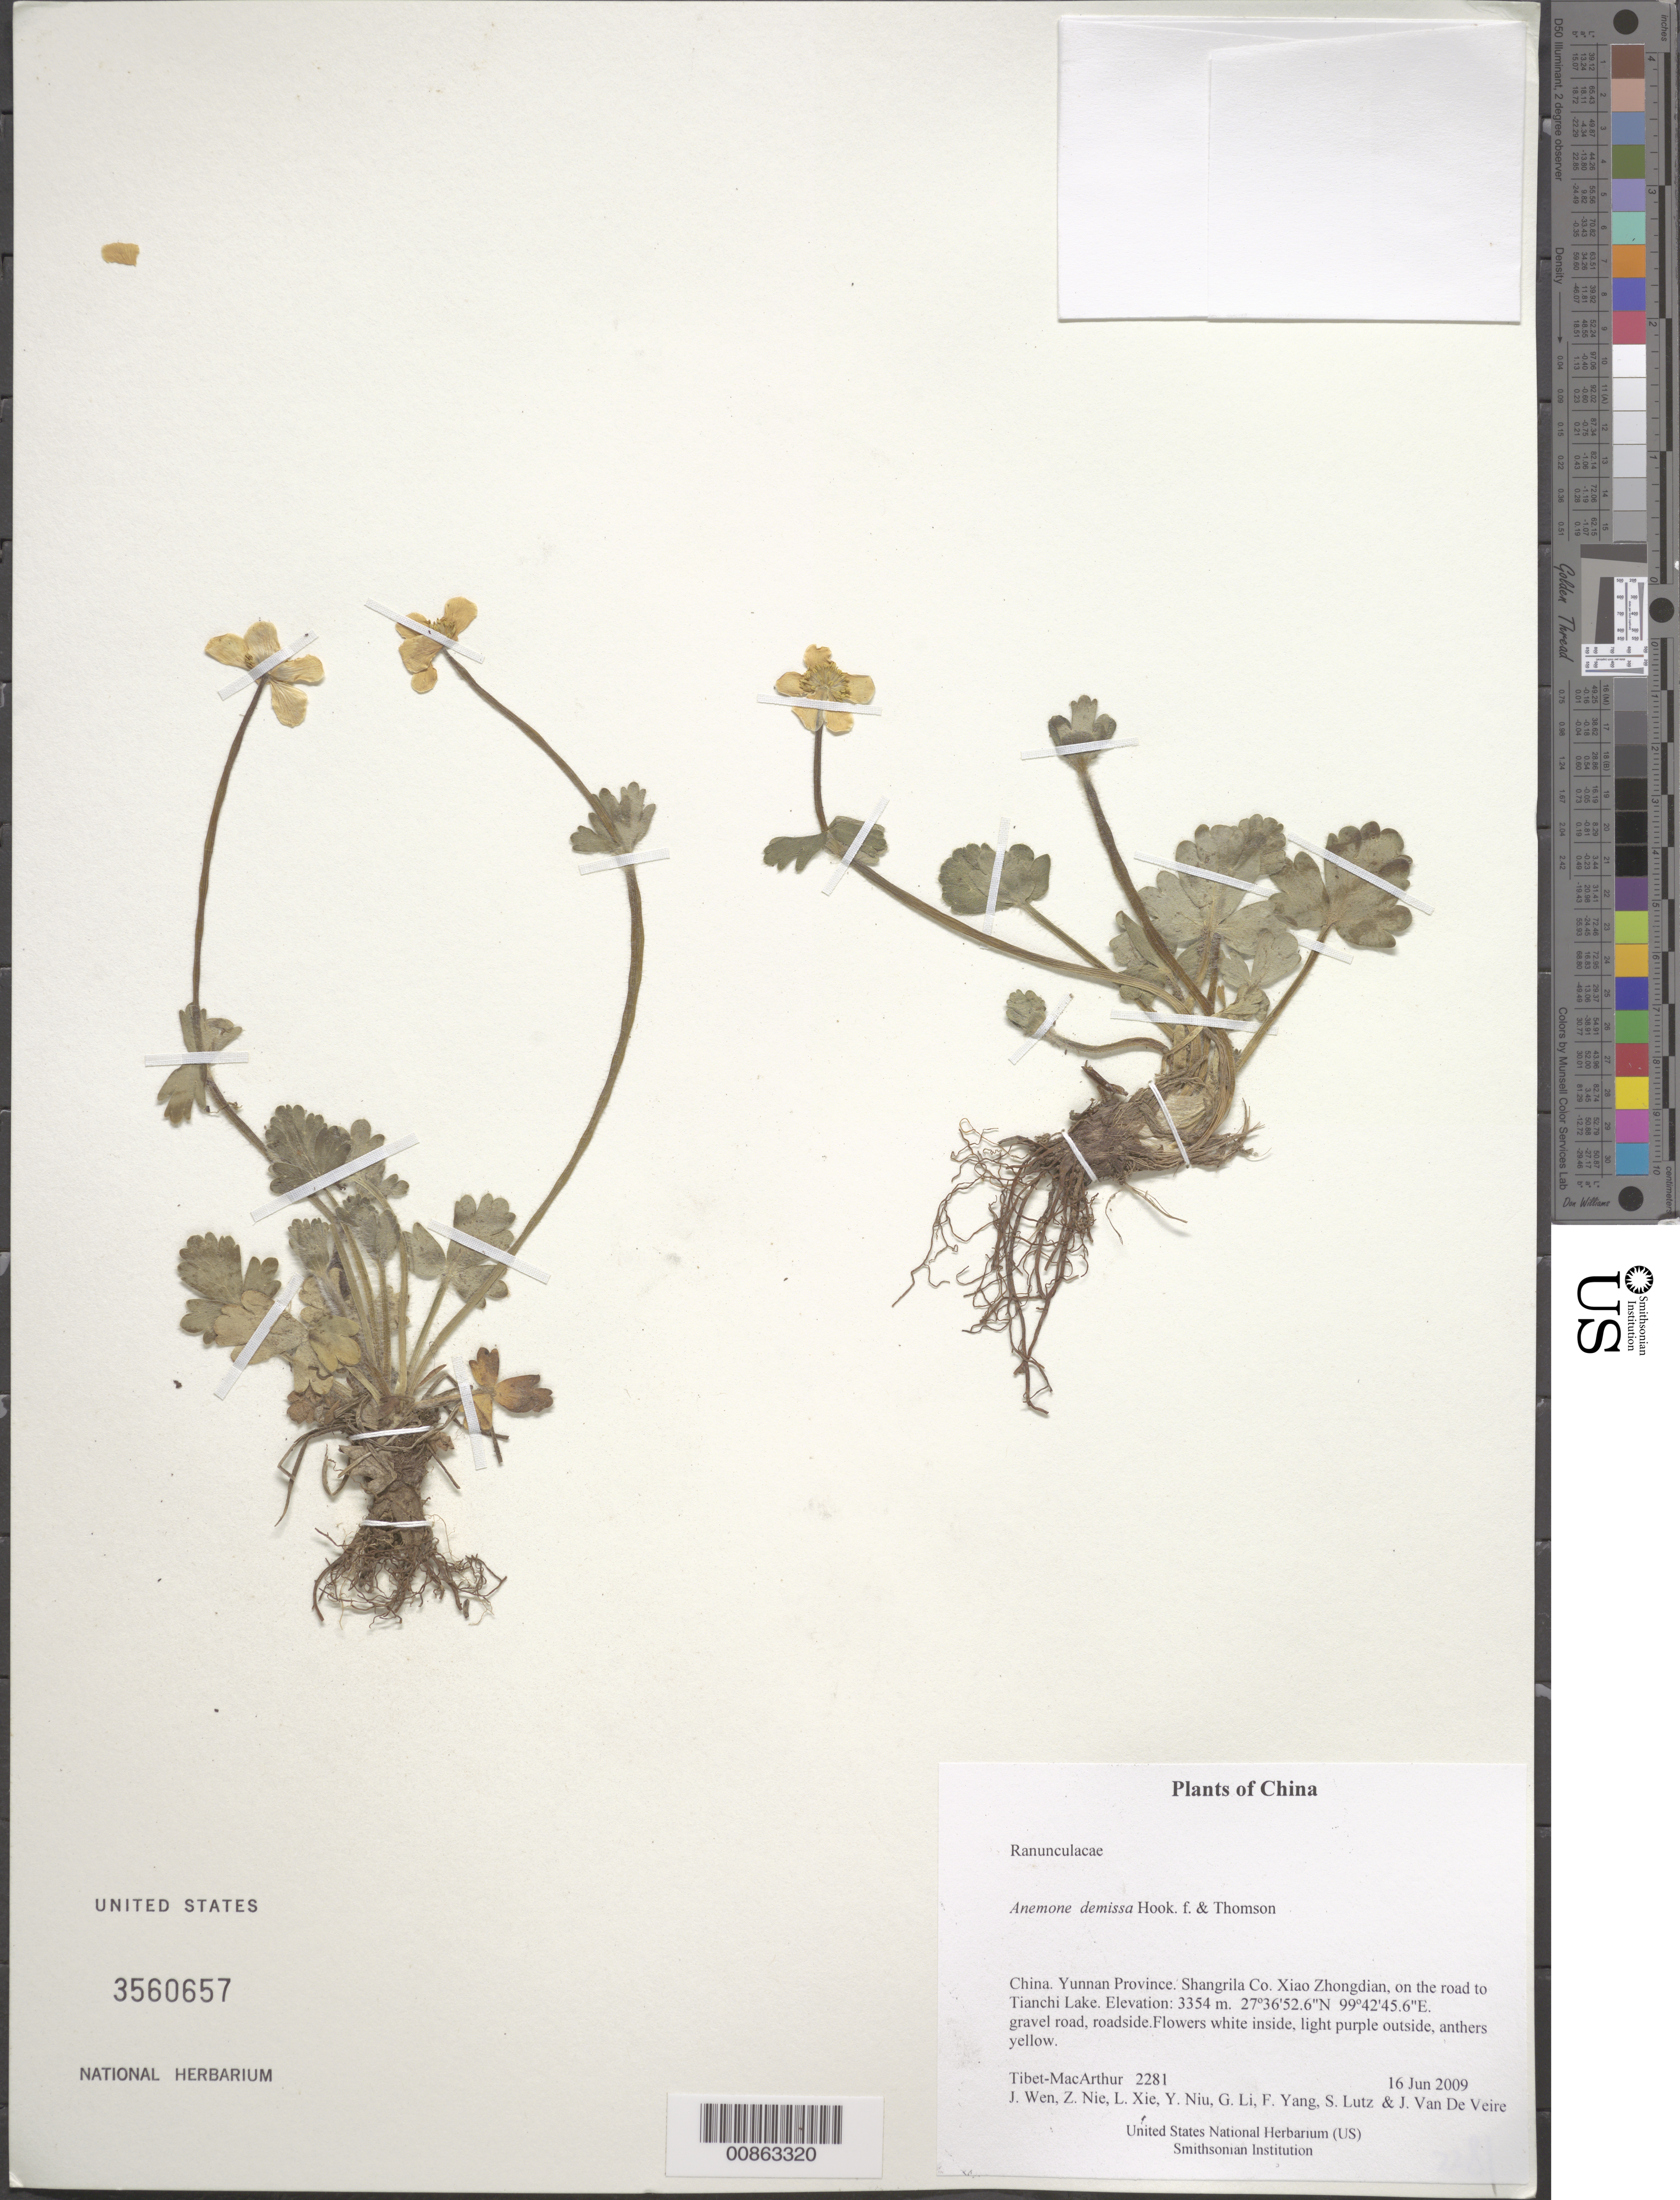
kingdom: Plantae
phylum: Tracheophyta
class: Magnoliopsida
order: Ranunculales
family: Ranunculaceae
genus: Anemone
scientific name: Anemone demissa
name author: (Thomson) Hook.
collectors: Tibet-MacArthur, J. Wen, Z. Nie, L. Xie & et al.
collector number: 2281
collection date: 2009-06-16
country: China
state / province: Yunnan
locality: Shangrila Co. Xiao Zhongdian, on the road to Tianchi Lake.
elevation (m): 3354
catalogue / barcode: US 3560657